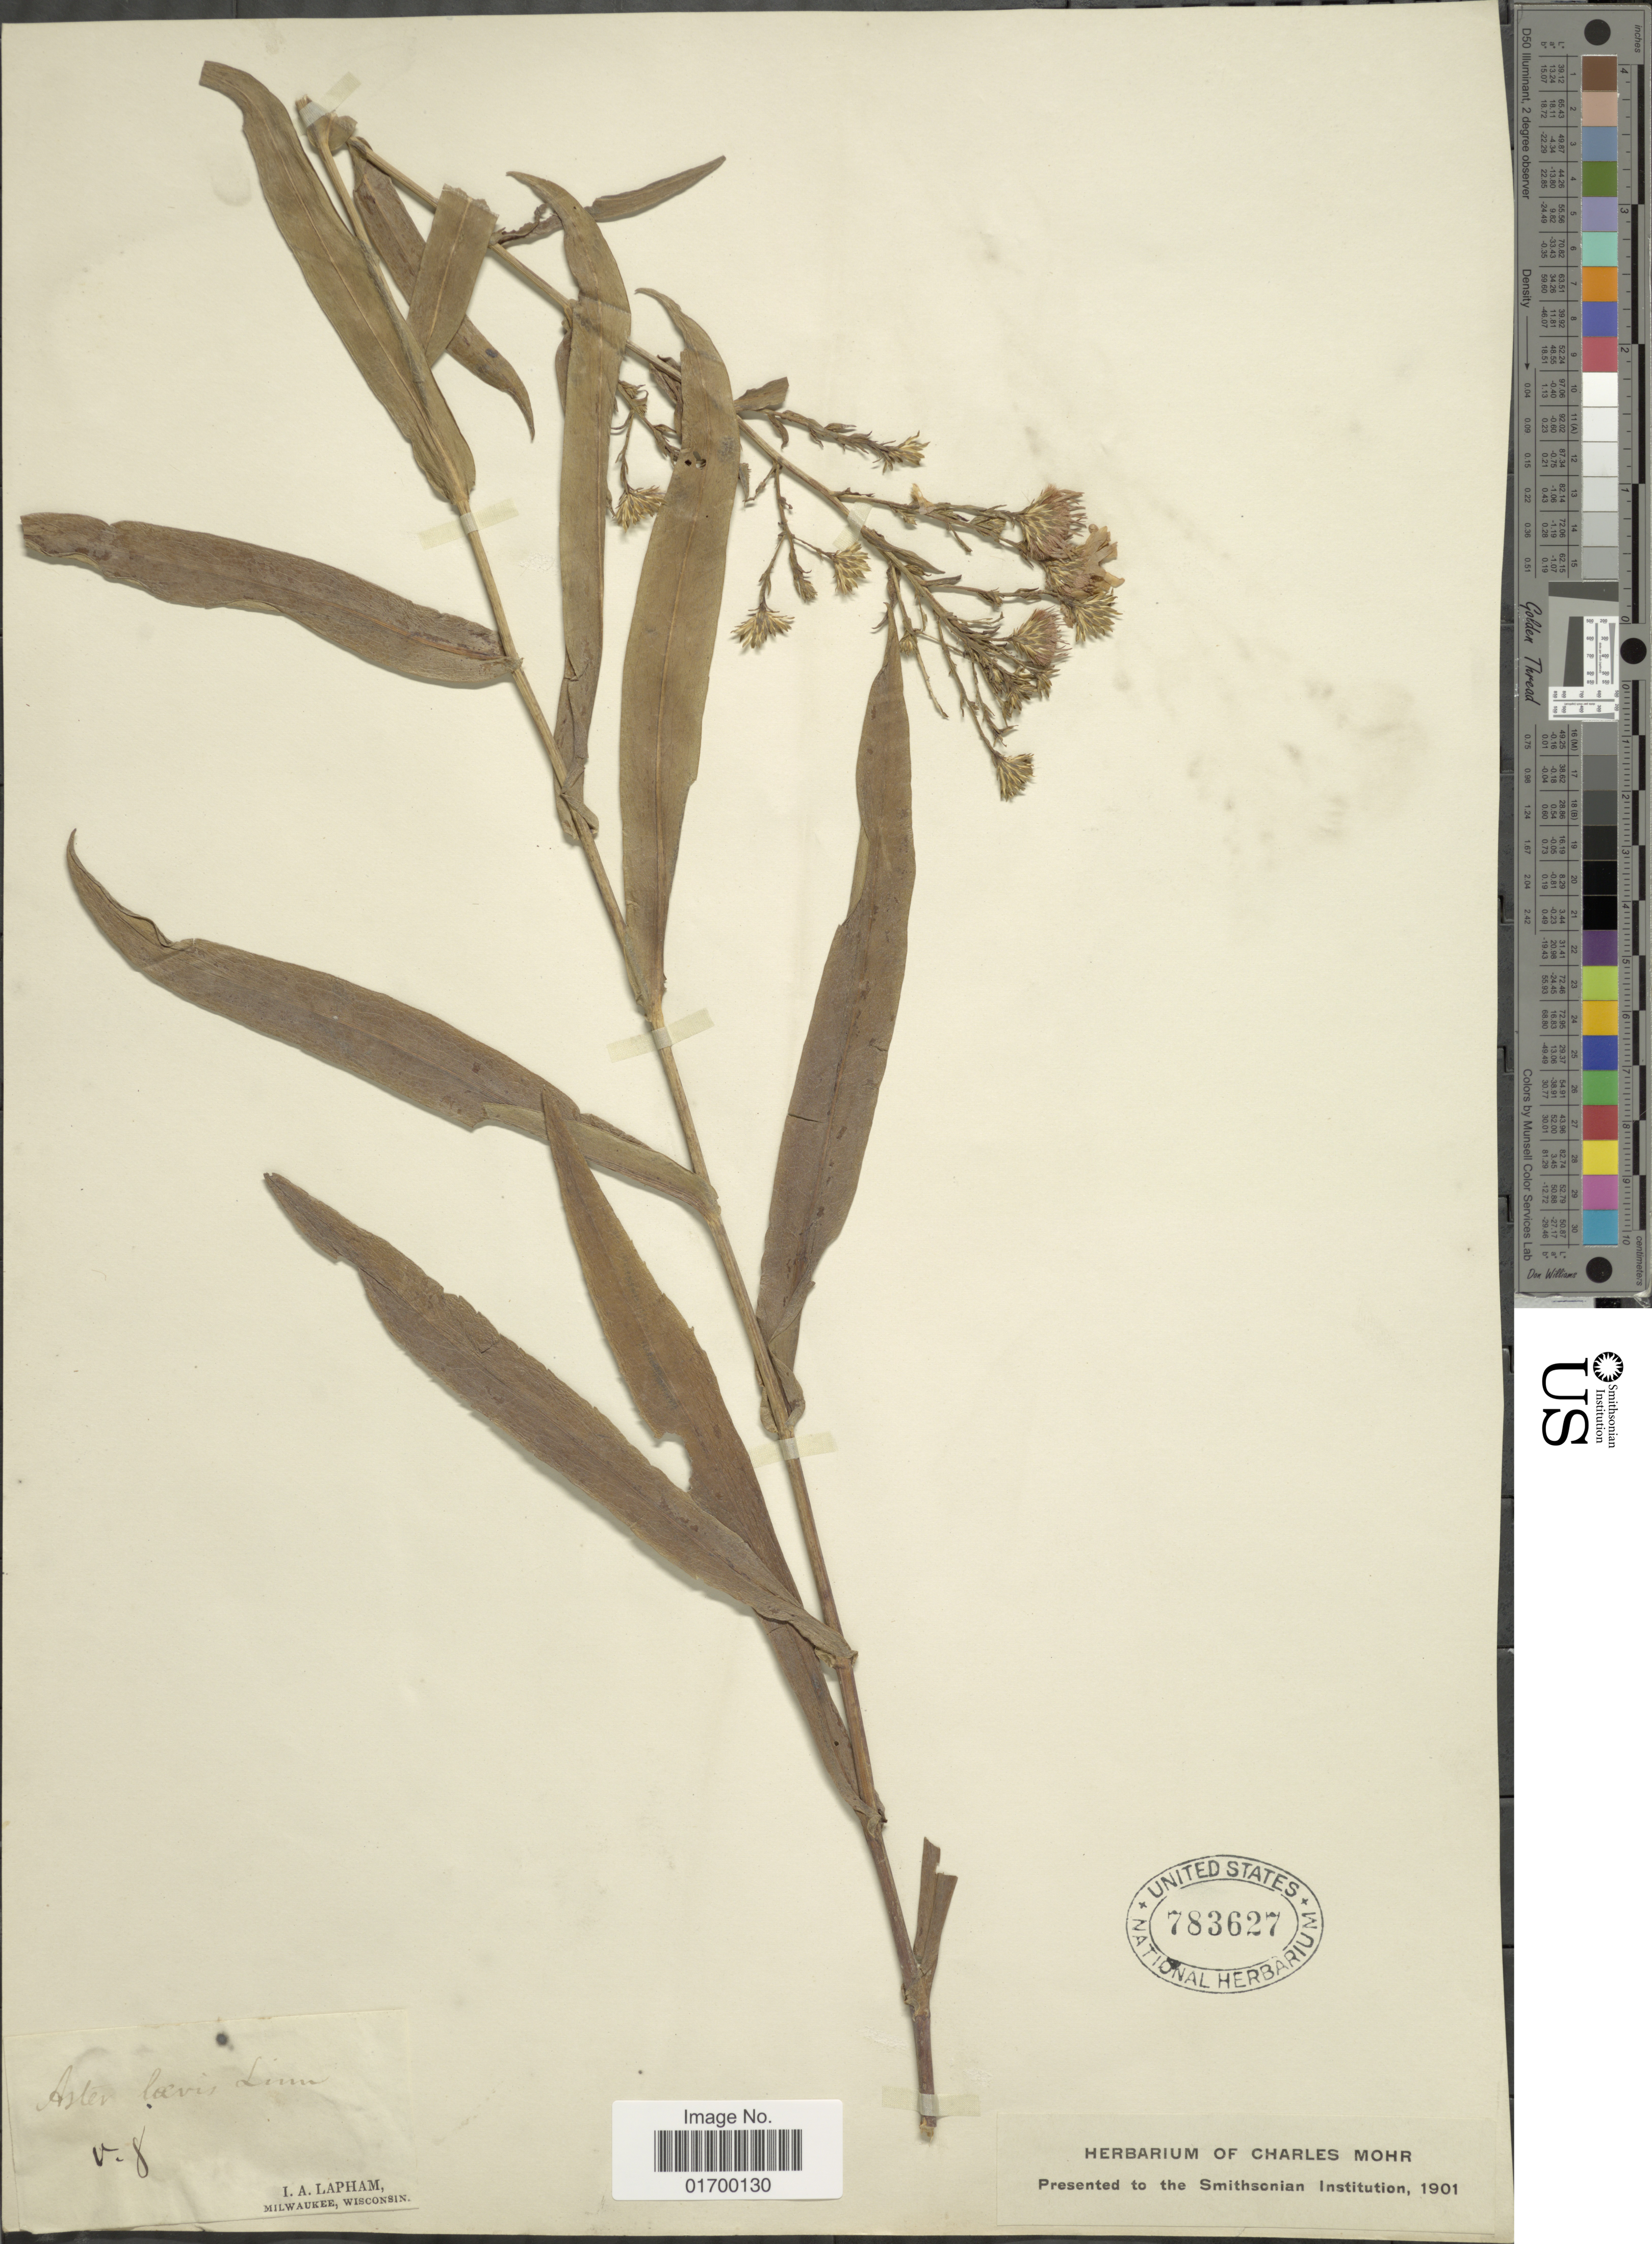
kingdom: Plantae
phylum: Tracheophyta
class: Magnoliopsida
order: Asterales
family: Asteraceae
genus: Symphyotrichum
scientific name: Symphyotrichum laeve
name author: (L.) Á. Löve & D. Löve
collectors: I. Lapham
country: United States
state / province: Wisconsin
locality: Milwaukee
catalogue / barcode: US 783627